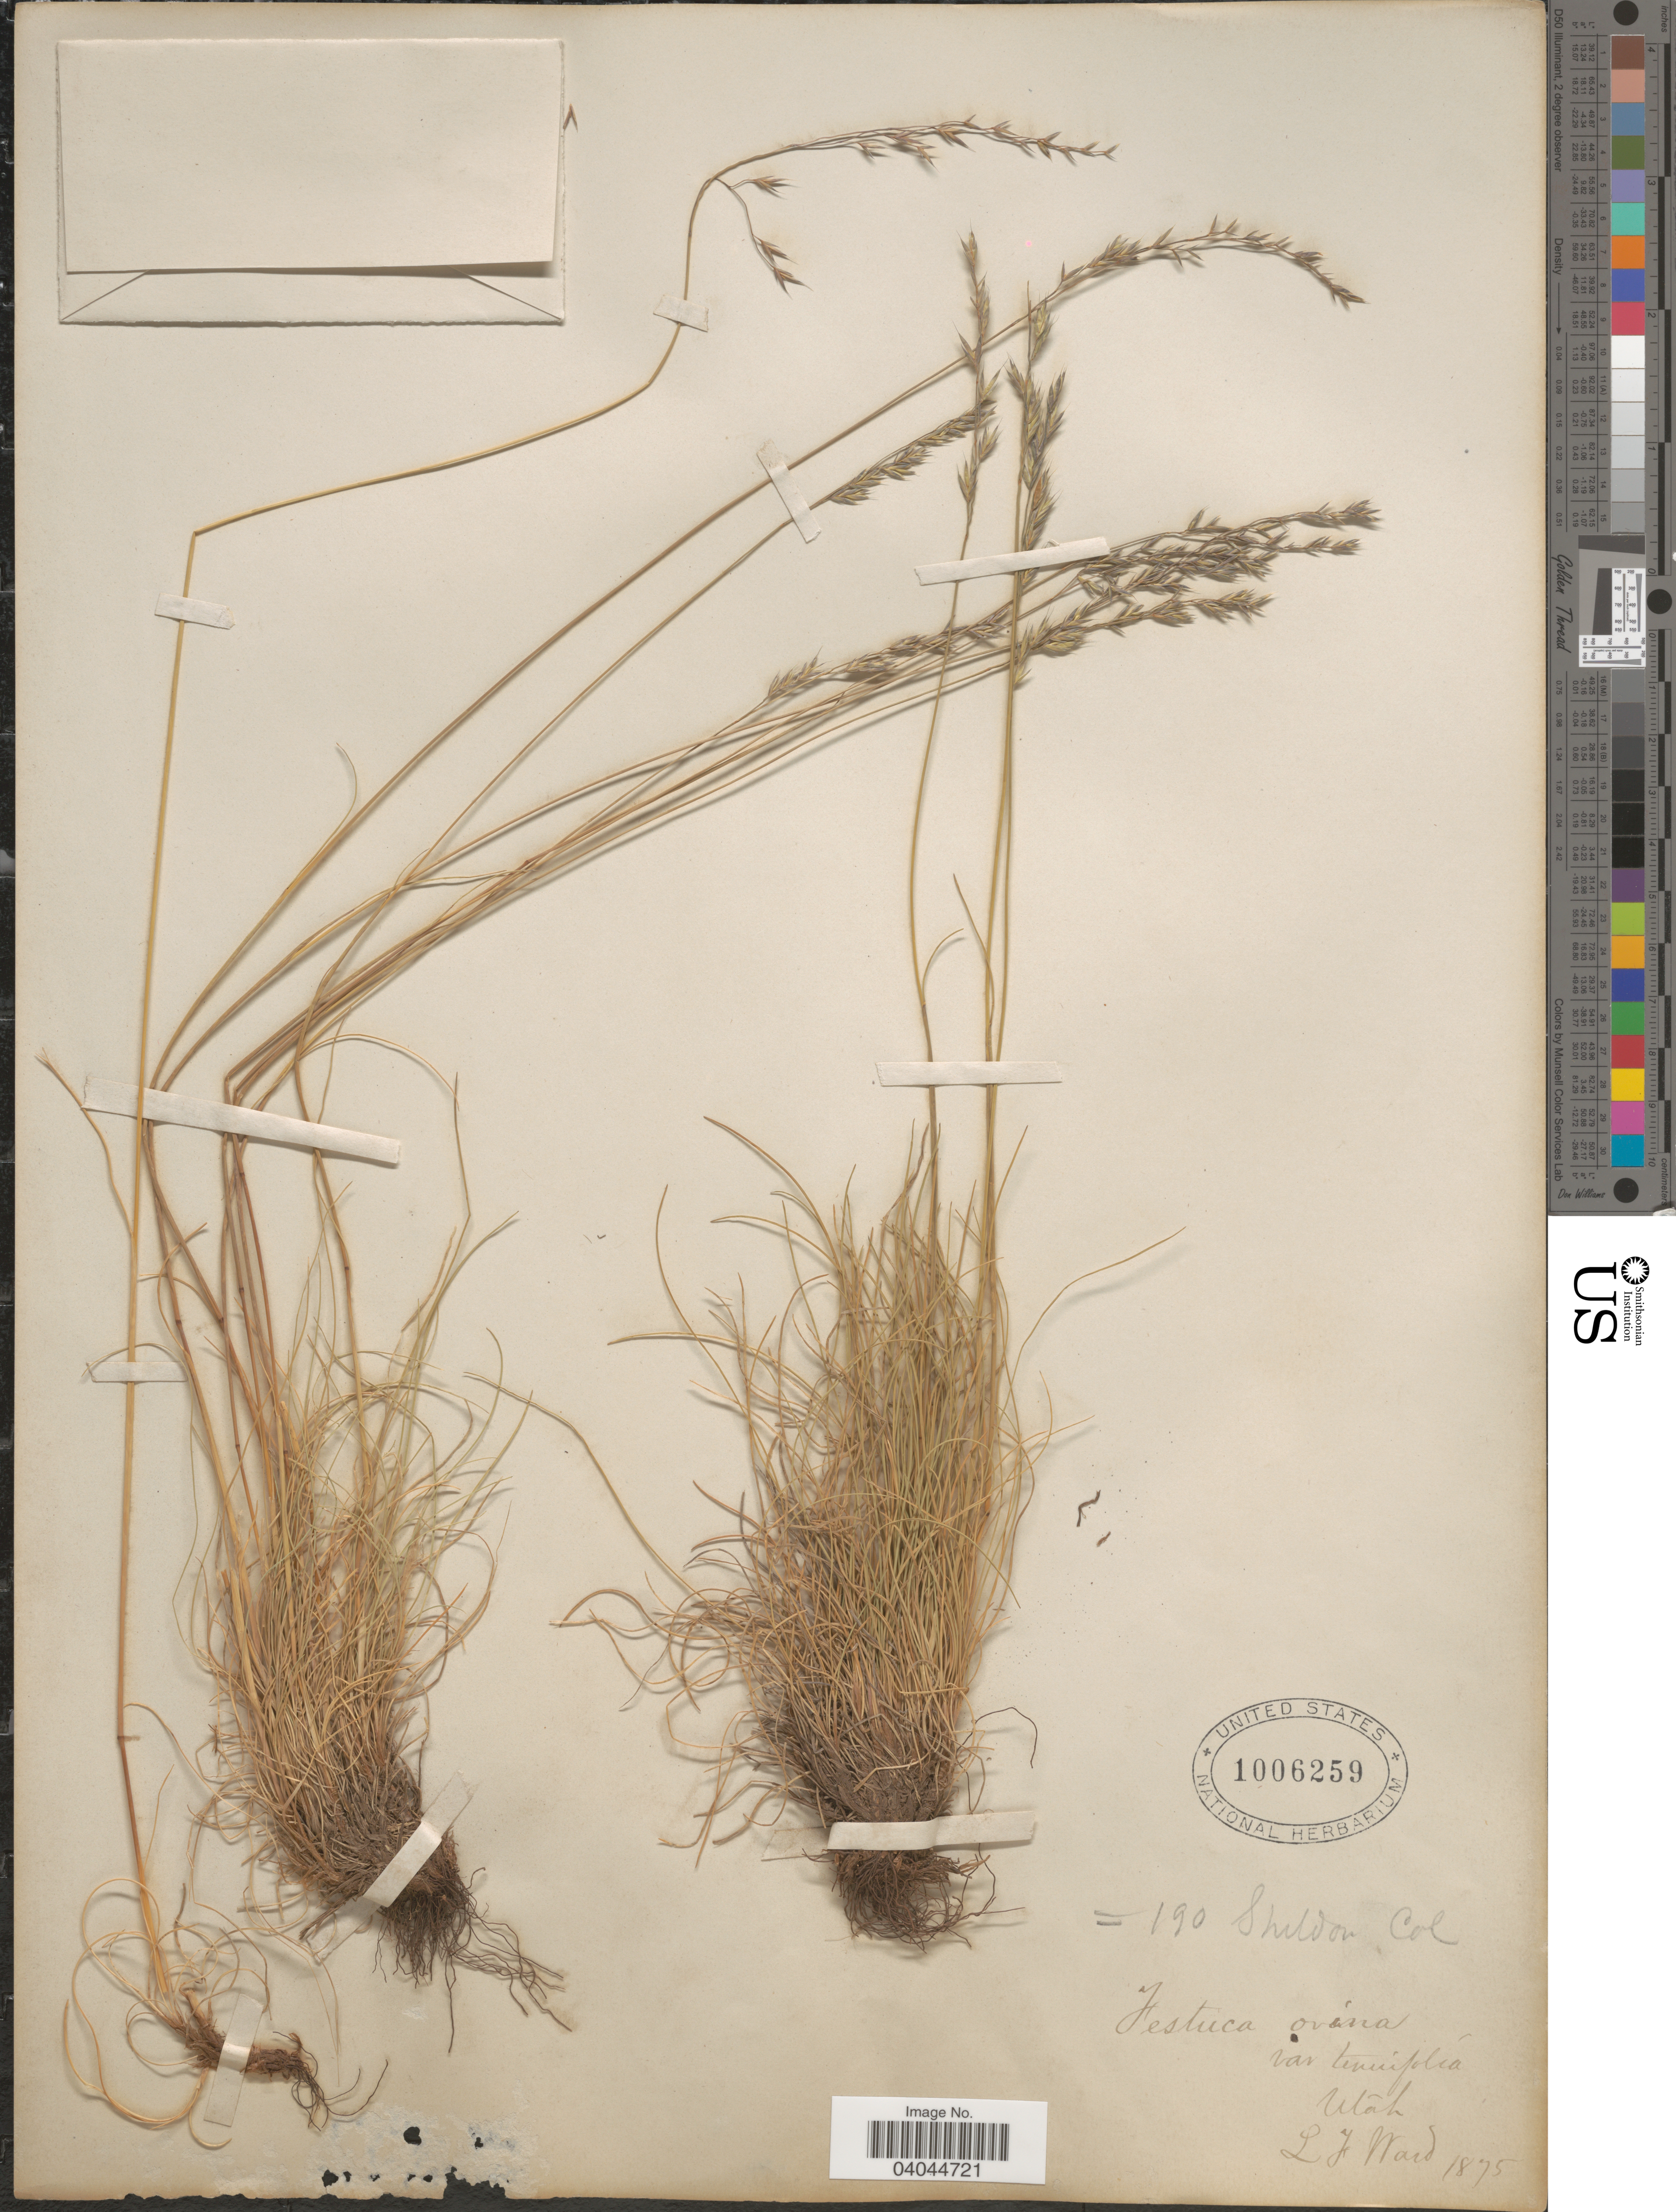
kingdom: Plantae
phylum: Tracheophyta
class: Liliopsida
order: Poales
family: Poaceae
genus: Festuca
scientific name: Festuca ovina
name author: L.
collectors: L. Ward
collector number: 190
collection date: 1875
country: United States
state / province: Utah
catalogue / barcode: US 1006259